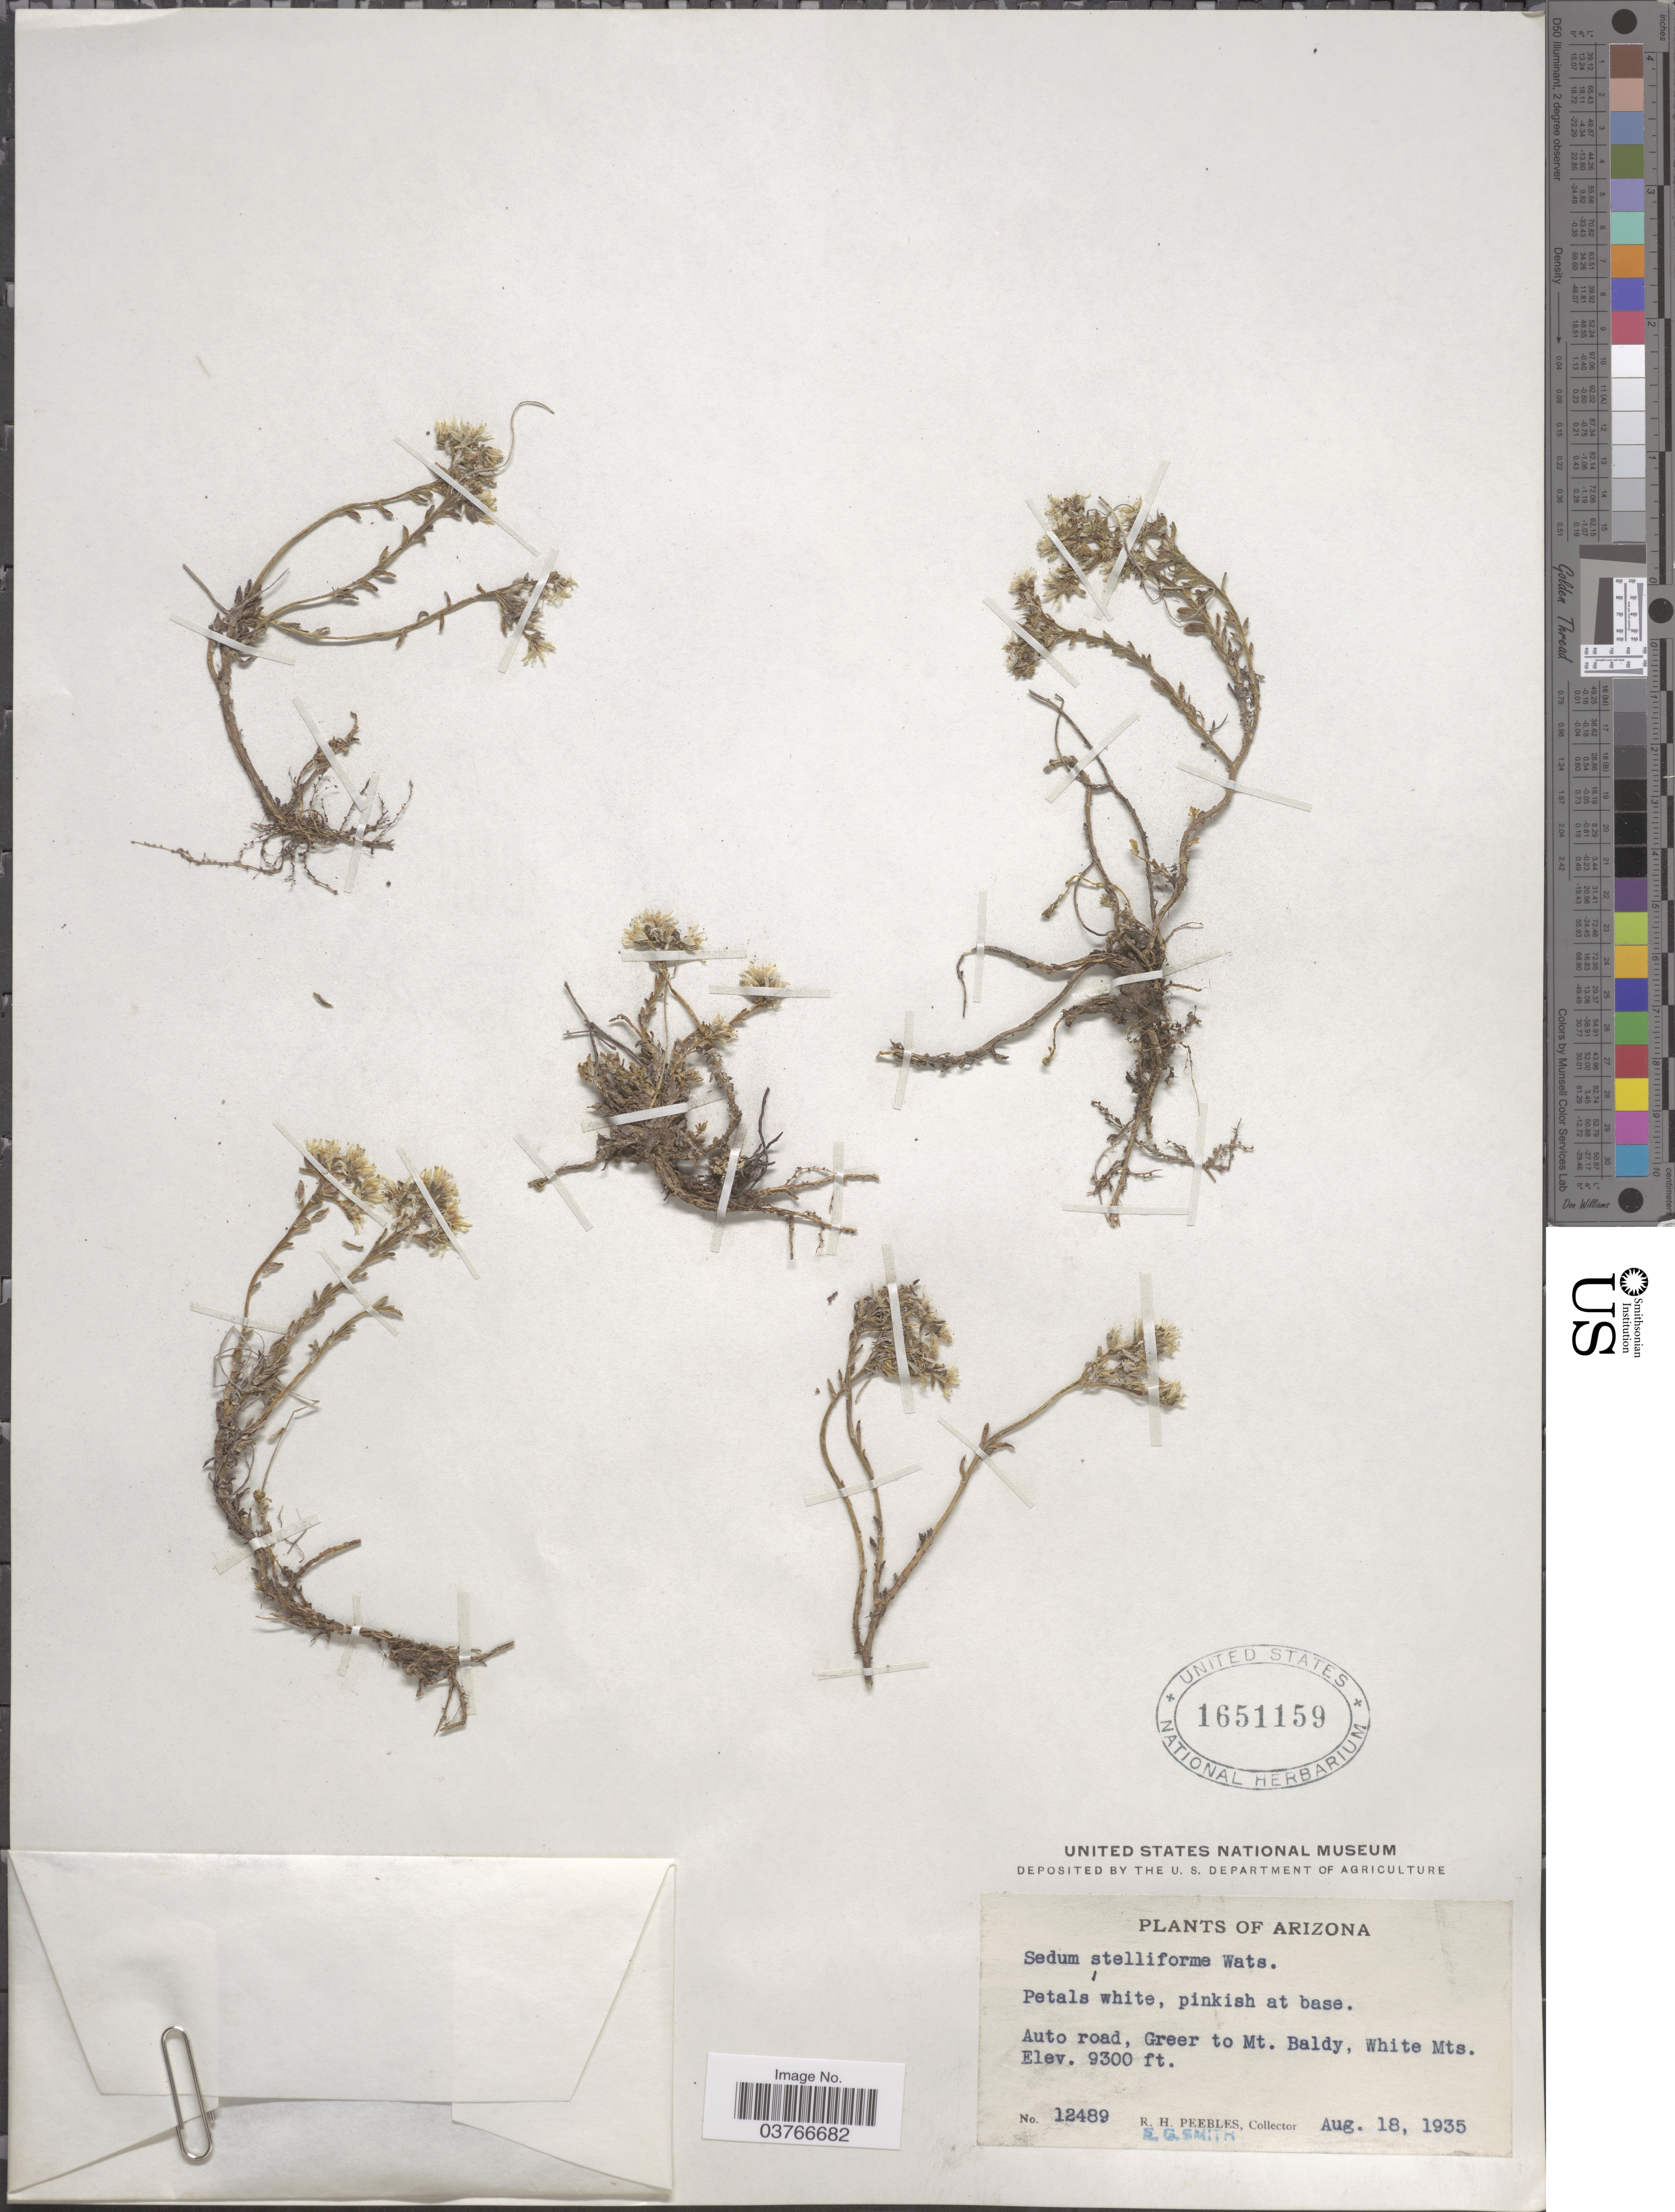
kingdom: Plantae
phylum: Tracheophyta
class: Magnoliopsida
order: Saxifragales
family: Crassulaceae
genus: Sedum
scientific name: Sedum stelliforme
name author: S. Watson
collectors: R. H. Peebles & E. G. Smith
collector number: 12489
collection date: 1935-08-18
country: United States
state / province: Arizona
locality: Auto road, Greer to Mt. Baldy, White Mts.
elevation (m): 2835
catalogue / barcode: US 1651159